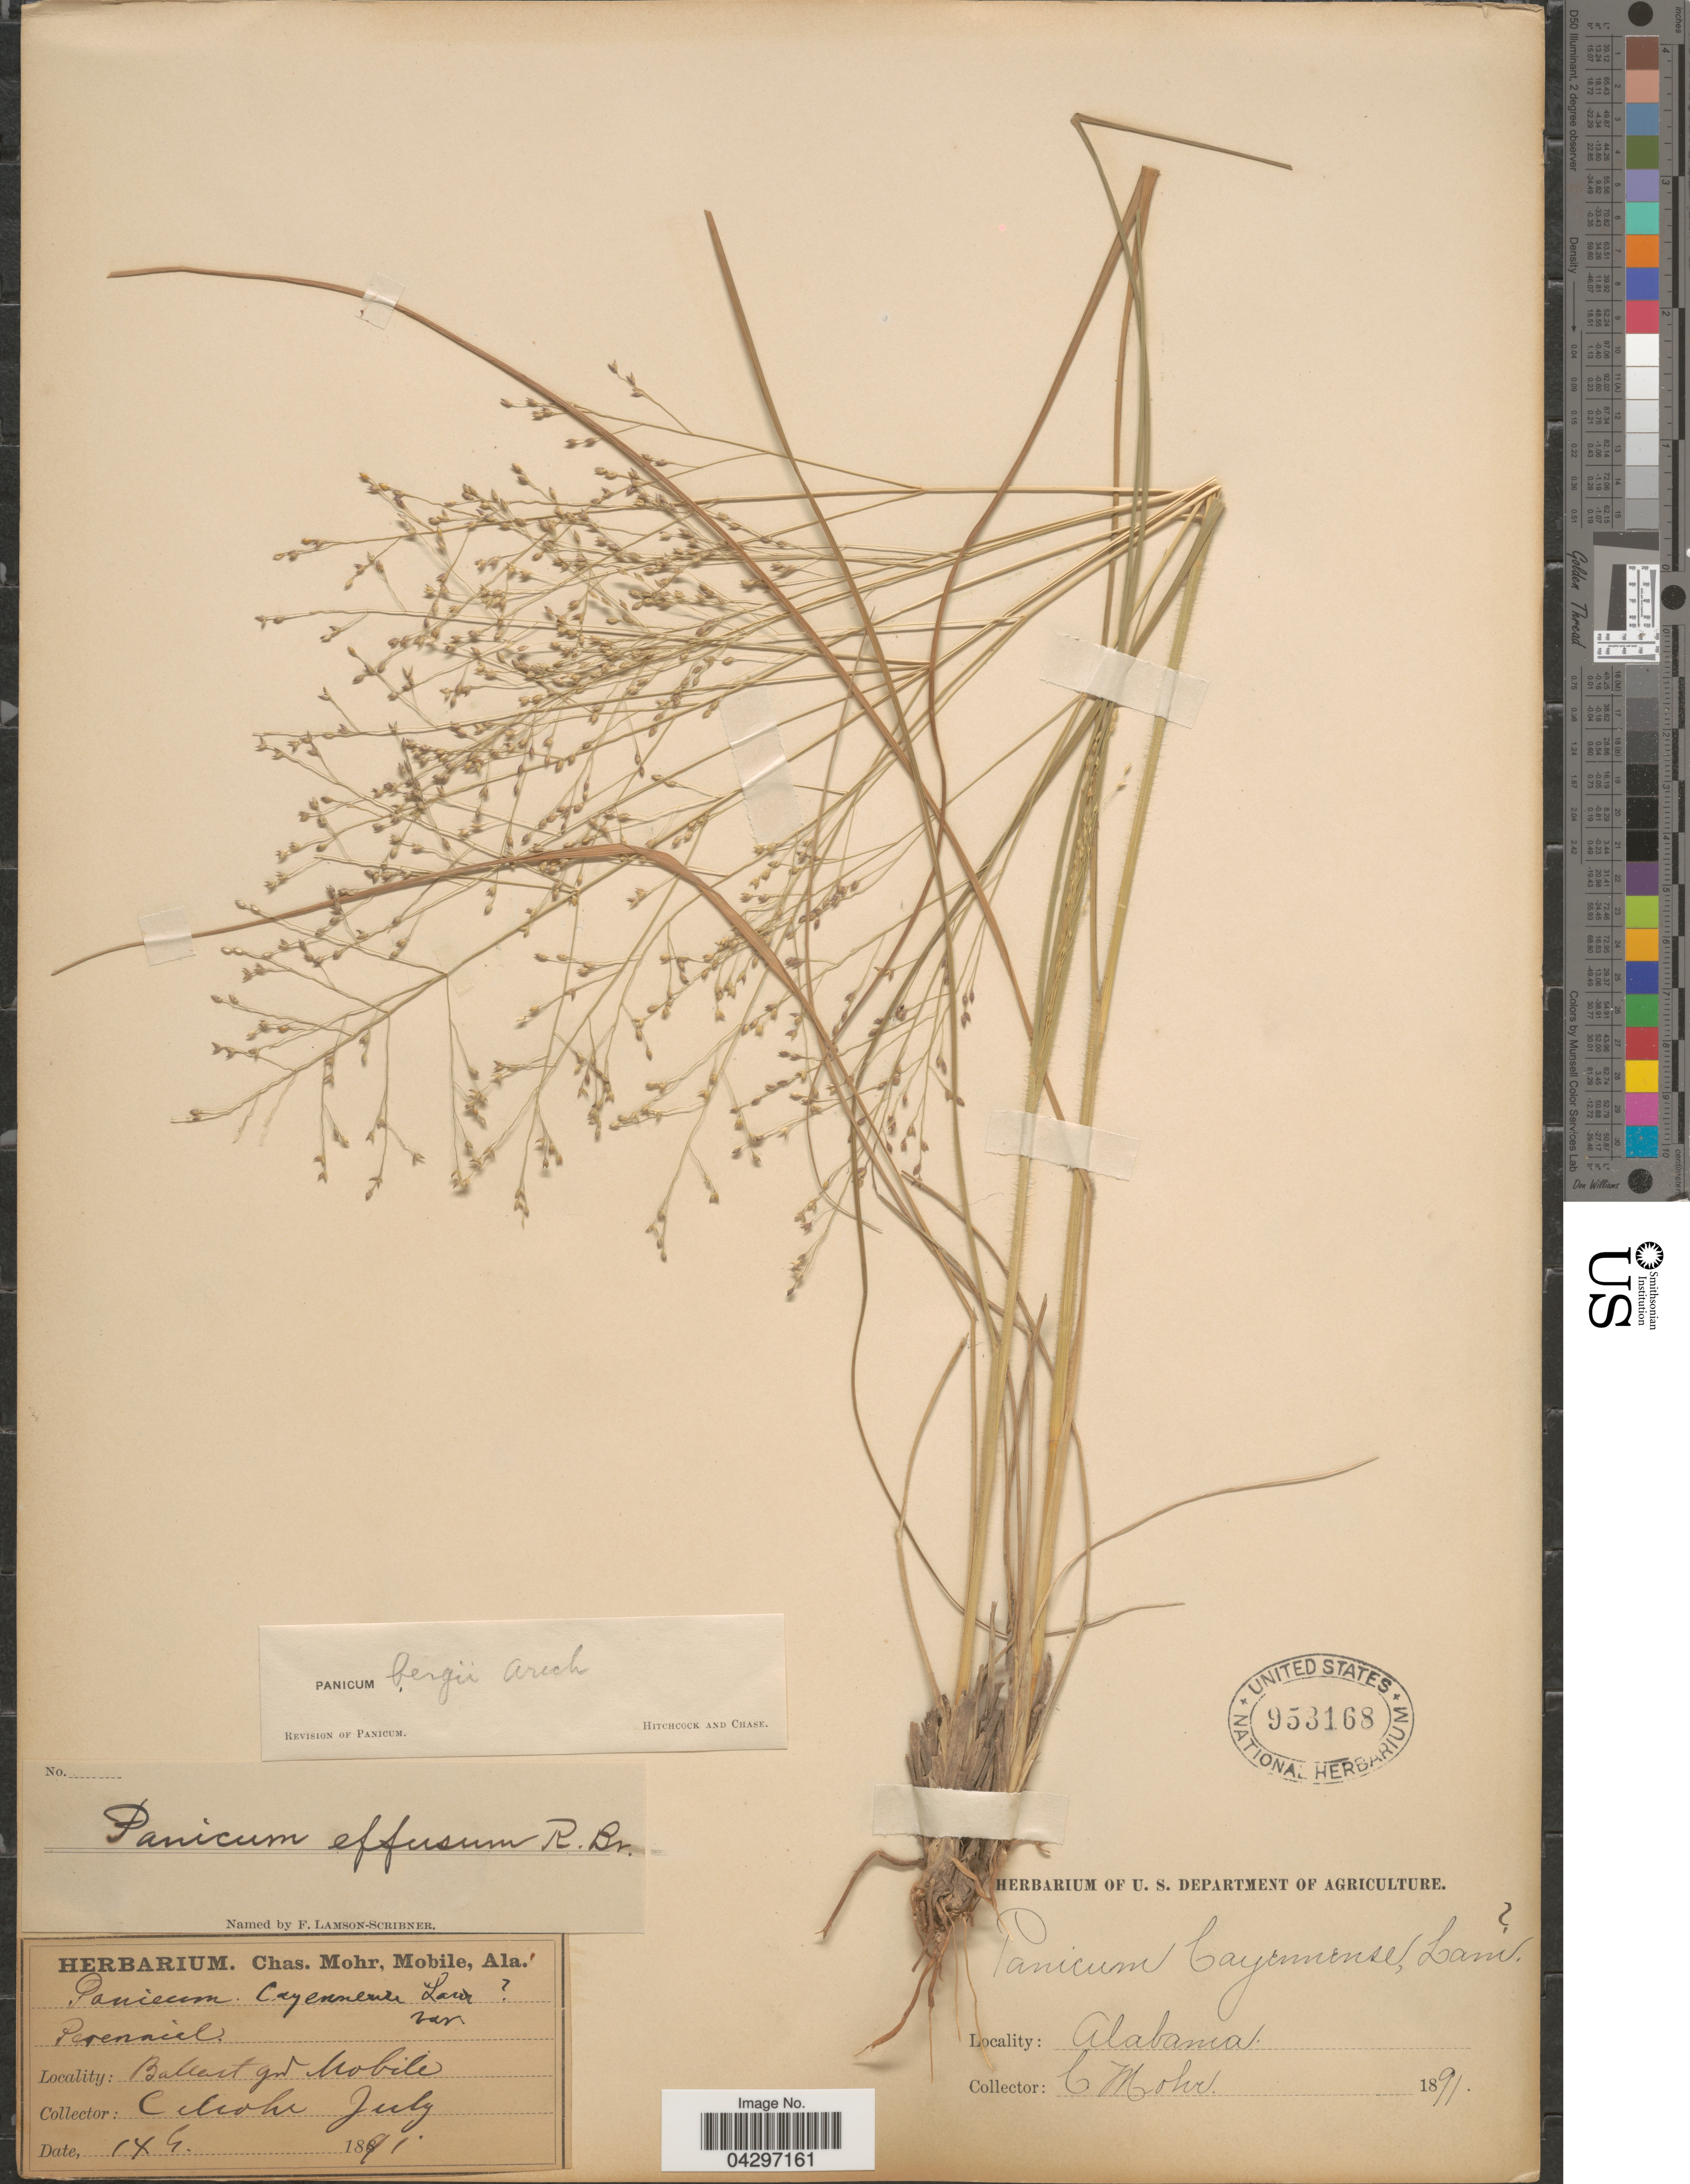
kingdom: Plantae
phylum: Tracheophyta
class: Liliopsida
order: Poales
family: Poaceae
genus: Panicum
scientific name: Panicum bergii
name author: Arechav.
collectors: C. T. Mohr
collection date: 1891-07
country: United States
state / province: Alabama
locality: Ballast gr Mobile.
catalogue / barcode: US 953168